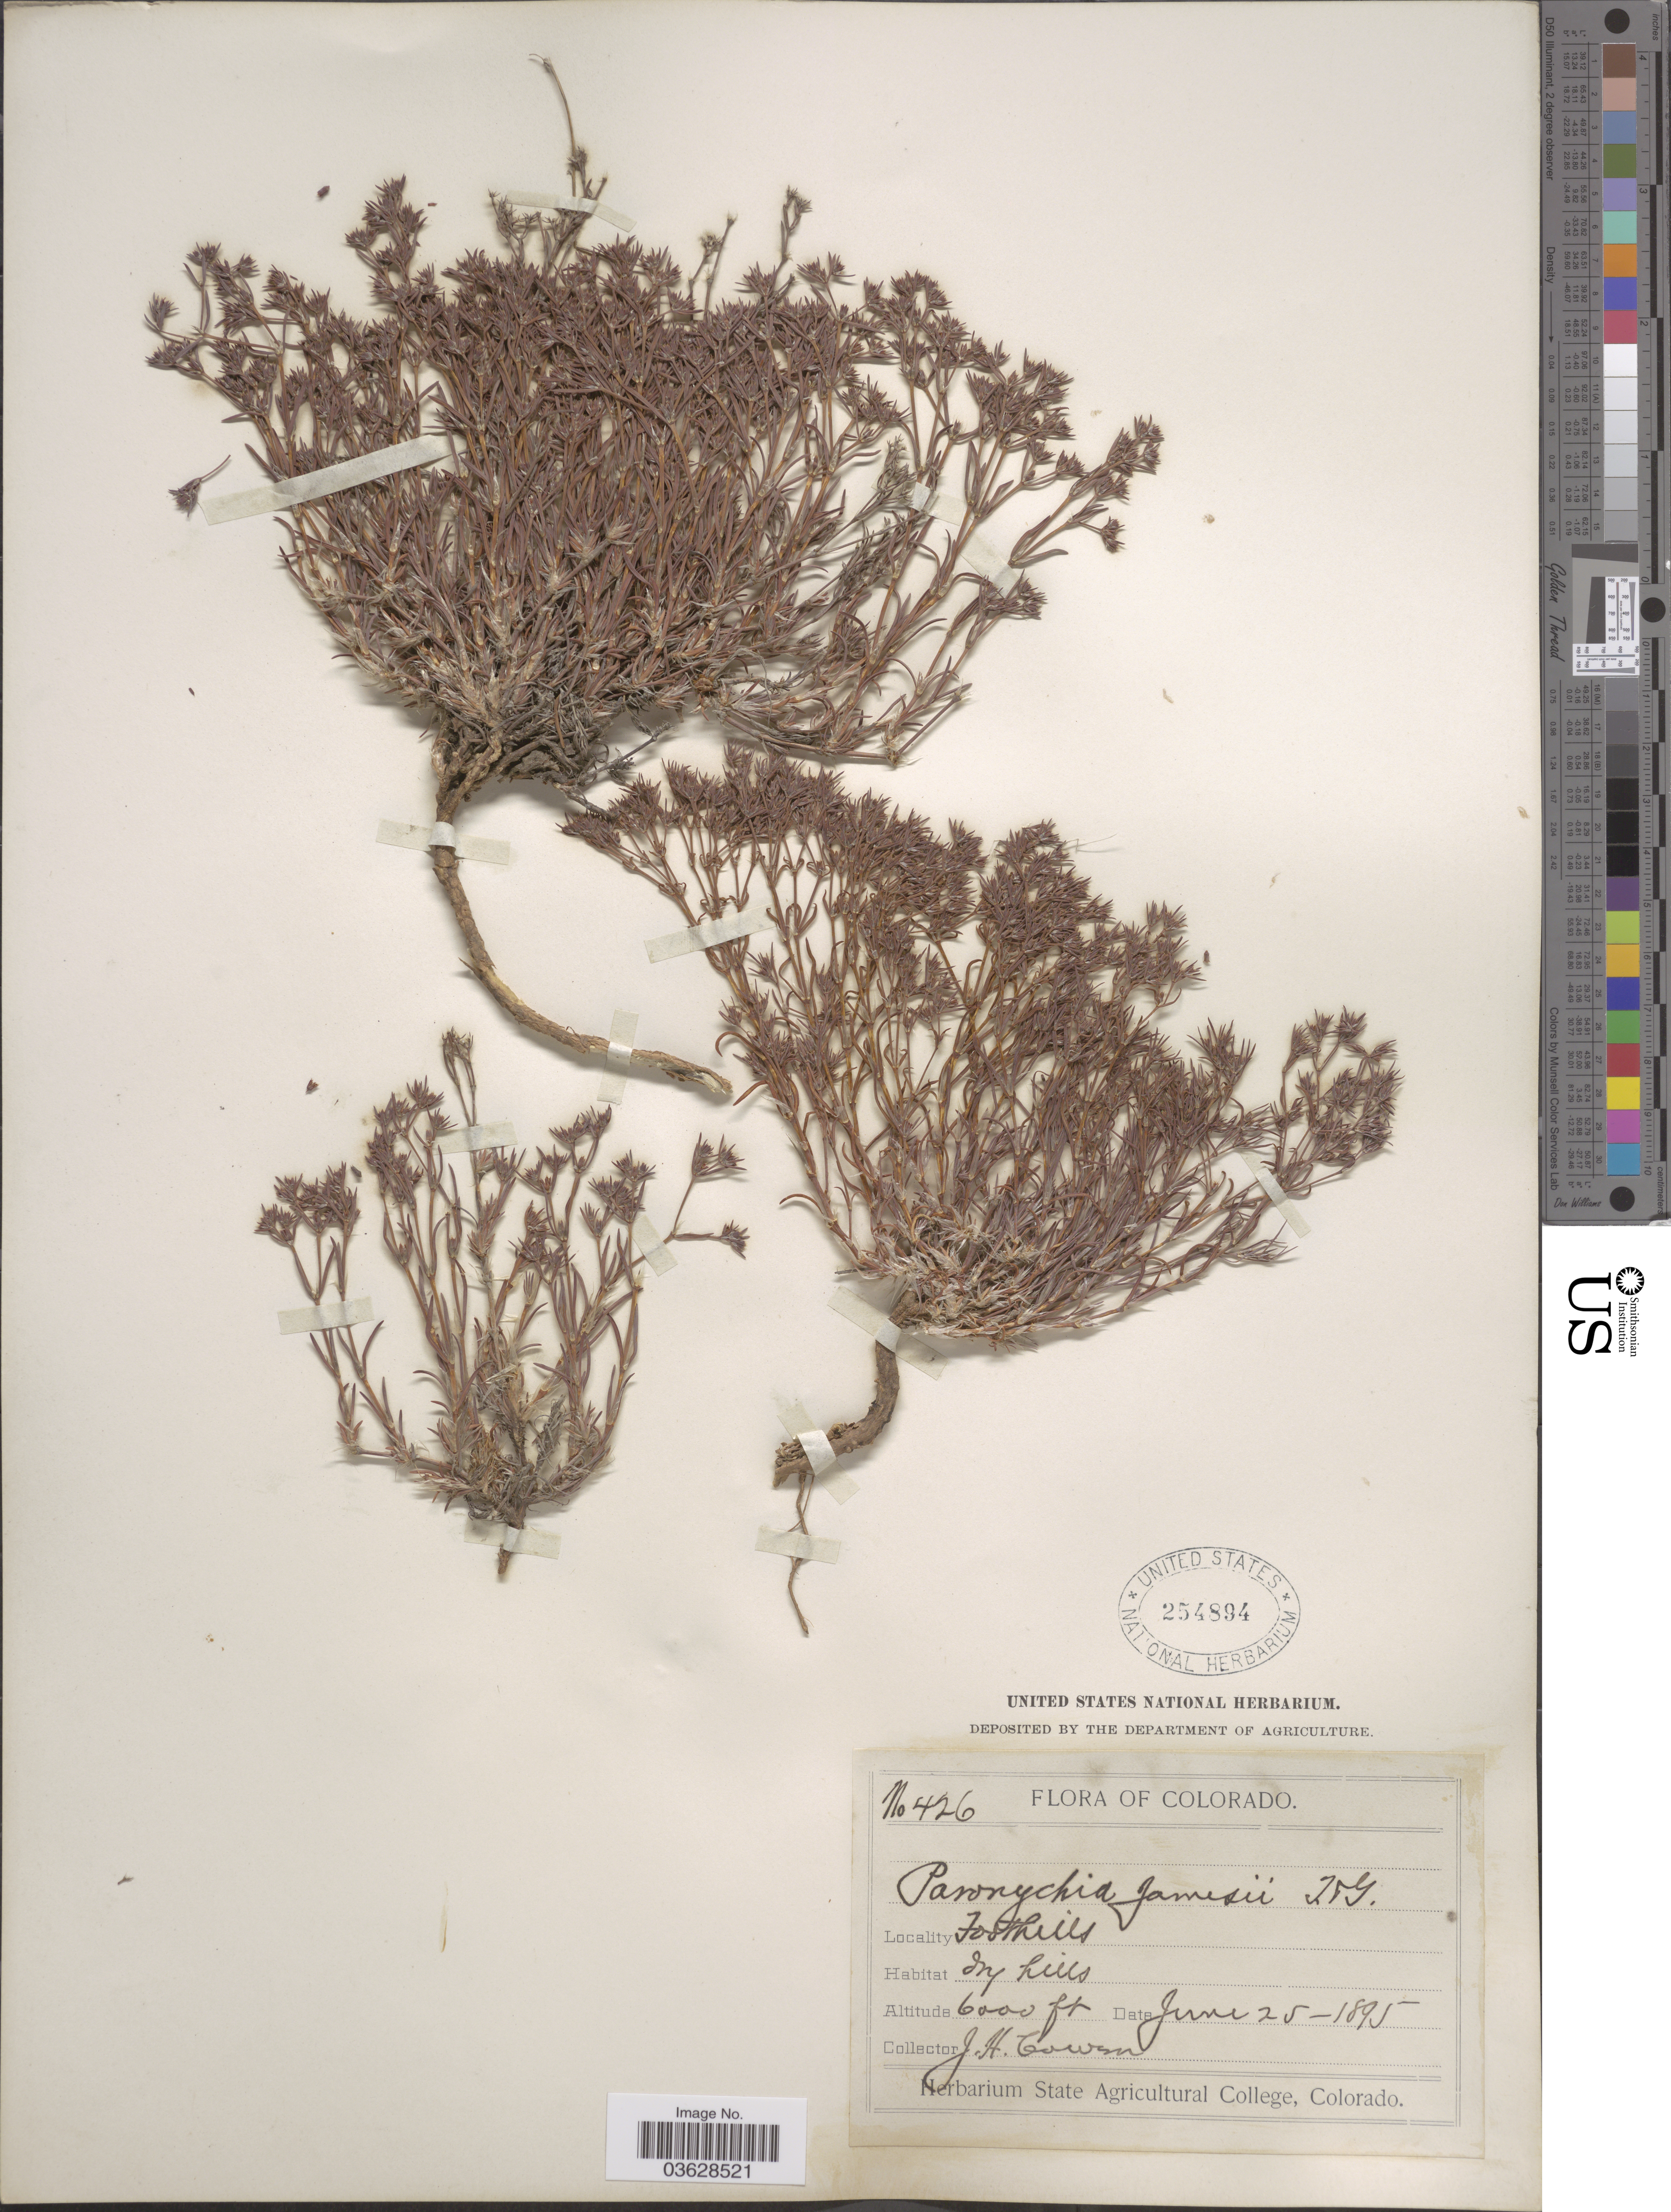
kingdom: Plantae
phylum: Tracheophyta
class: Magnoliopsida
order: Caryophyllales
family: Caryophyllaceae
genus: Paronychia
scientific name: Paronychia jamesii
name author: Torr. & A. Gray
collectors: J. H. Cowen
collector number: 426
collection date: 1895-06-25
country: United States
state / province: Colorado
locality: Foothills.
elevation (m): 1829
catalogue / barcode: US 254894